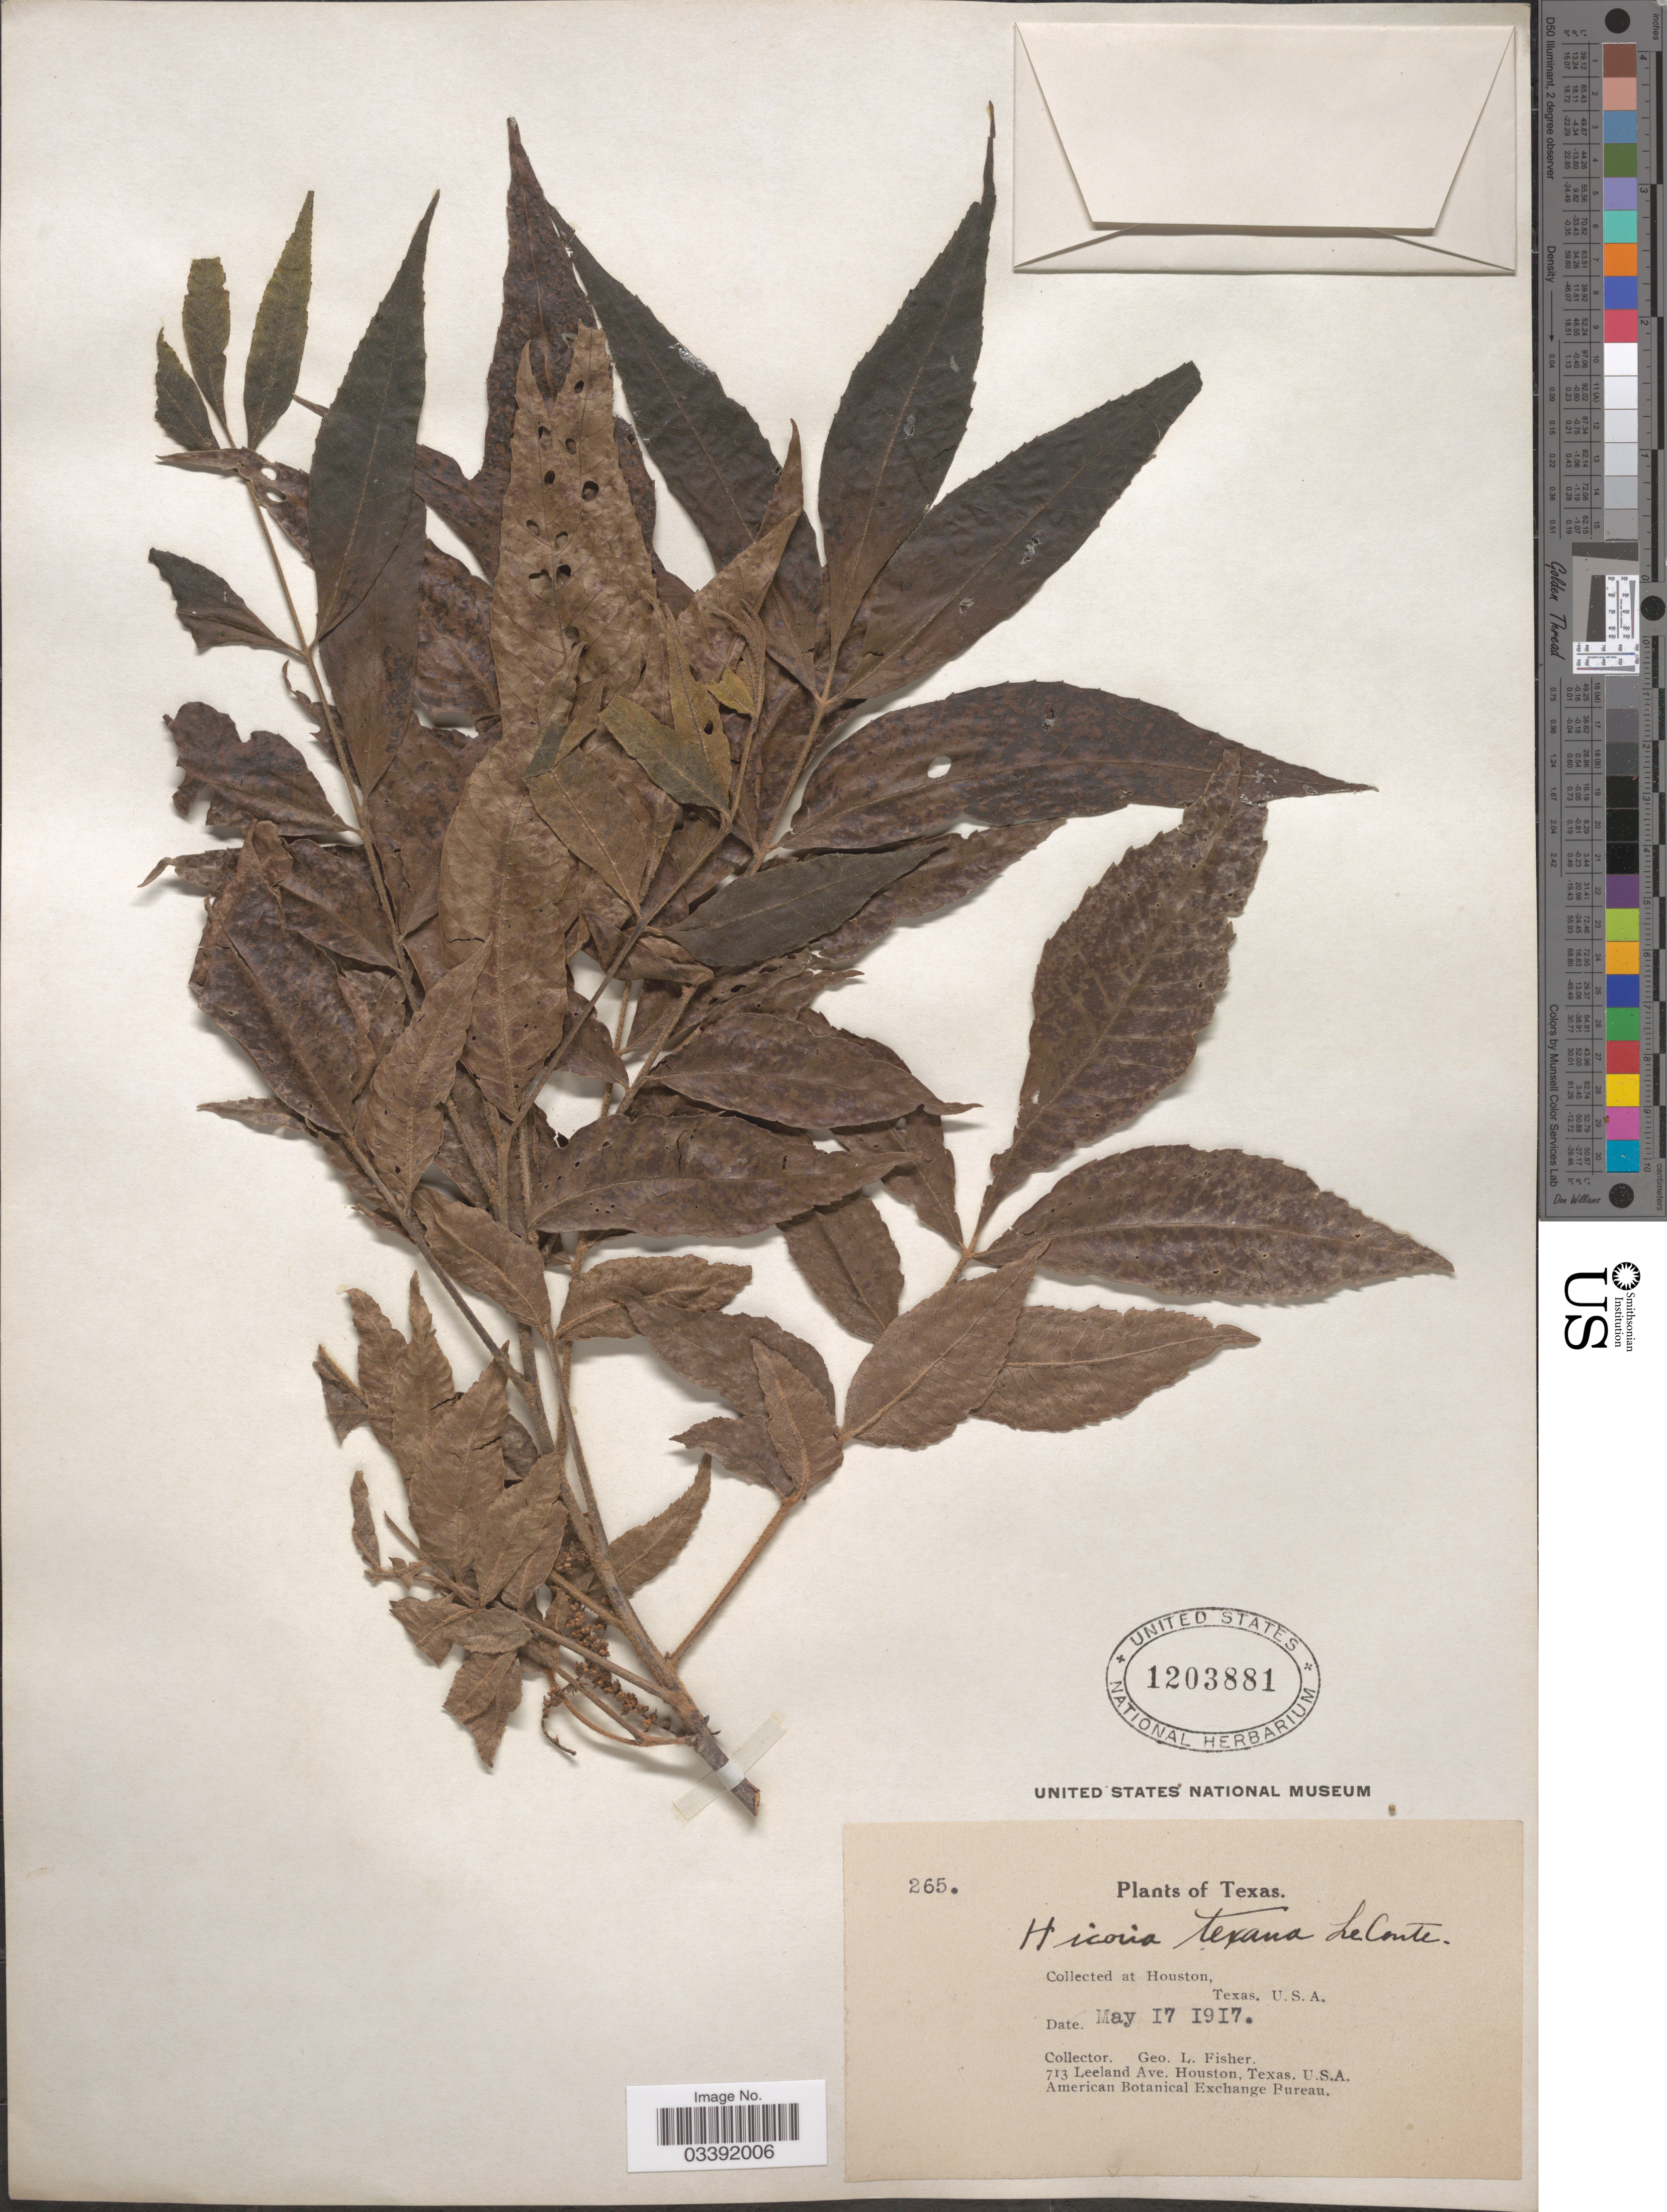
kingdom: Plantae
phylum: Tracheophyta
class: Magnoliopsida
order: Fagales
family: Juglandaceae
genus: Carya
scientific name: Carya x lecontei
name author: Little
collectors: G. L. Fisher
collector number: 265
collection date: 1917-05-17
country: United States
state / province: Texas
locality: Houston.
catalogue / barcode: US 1203881